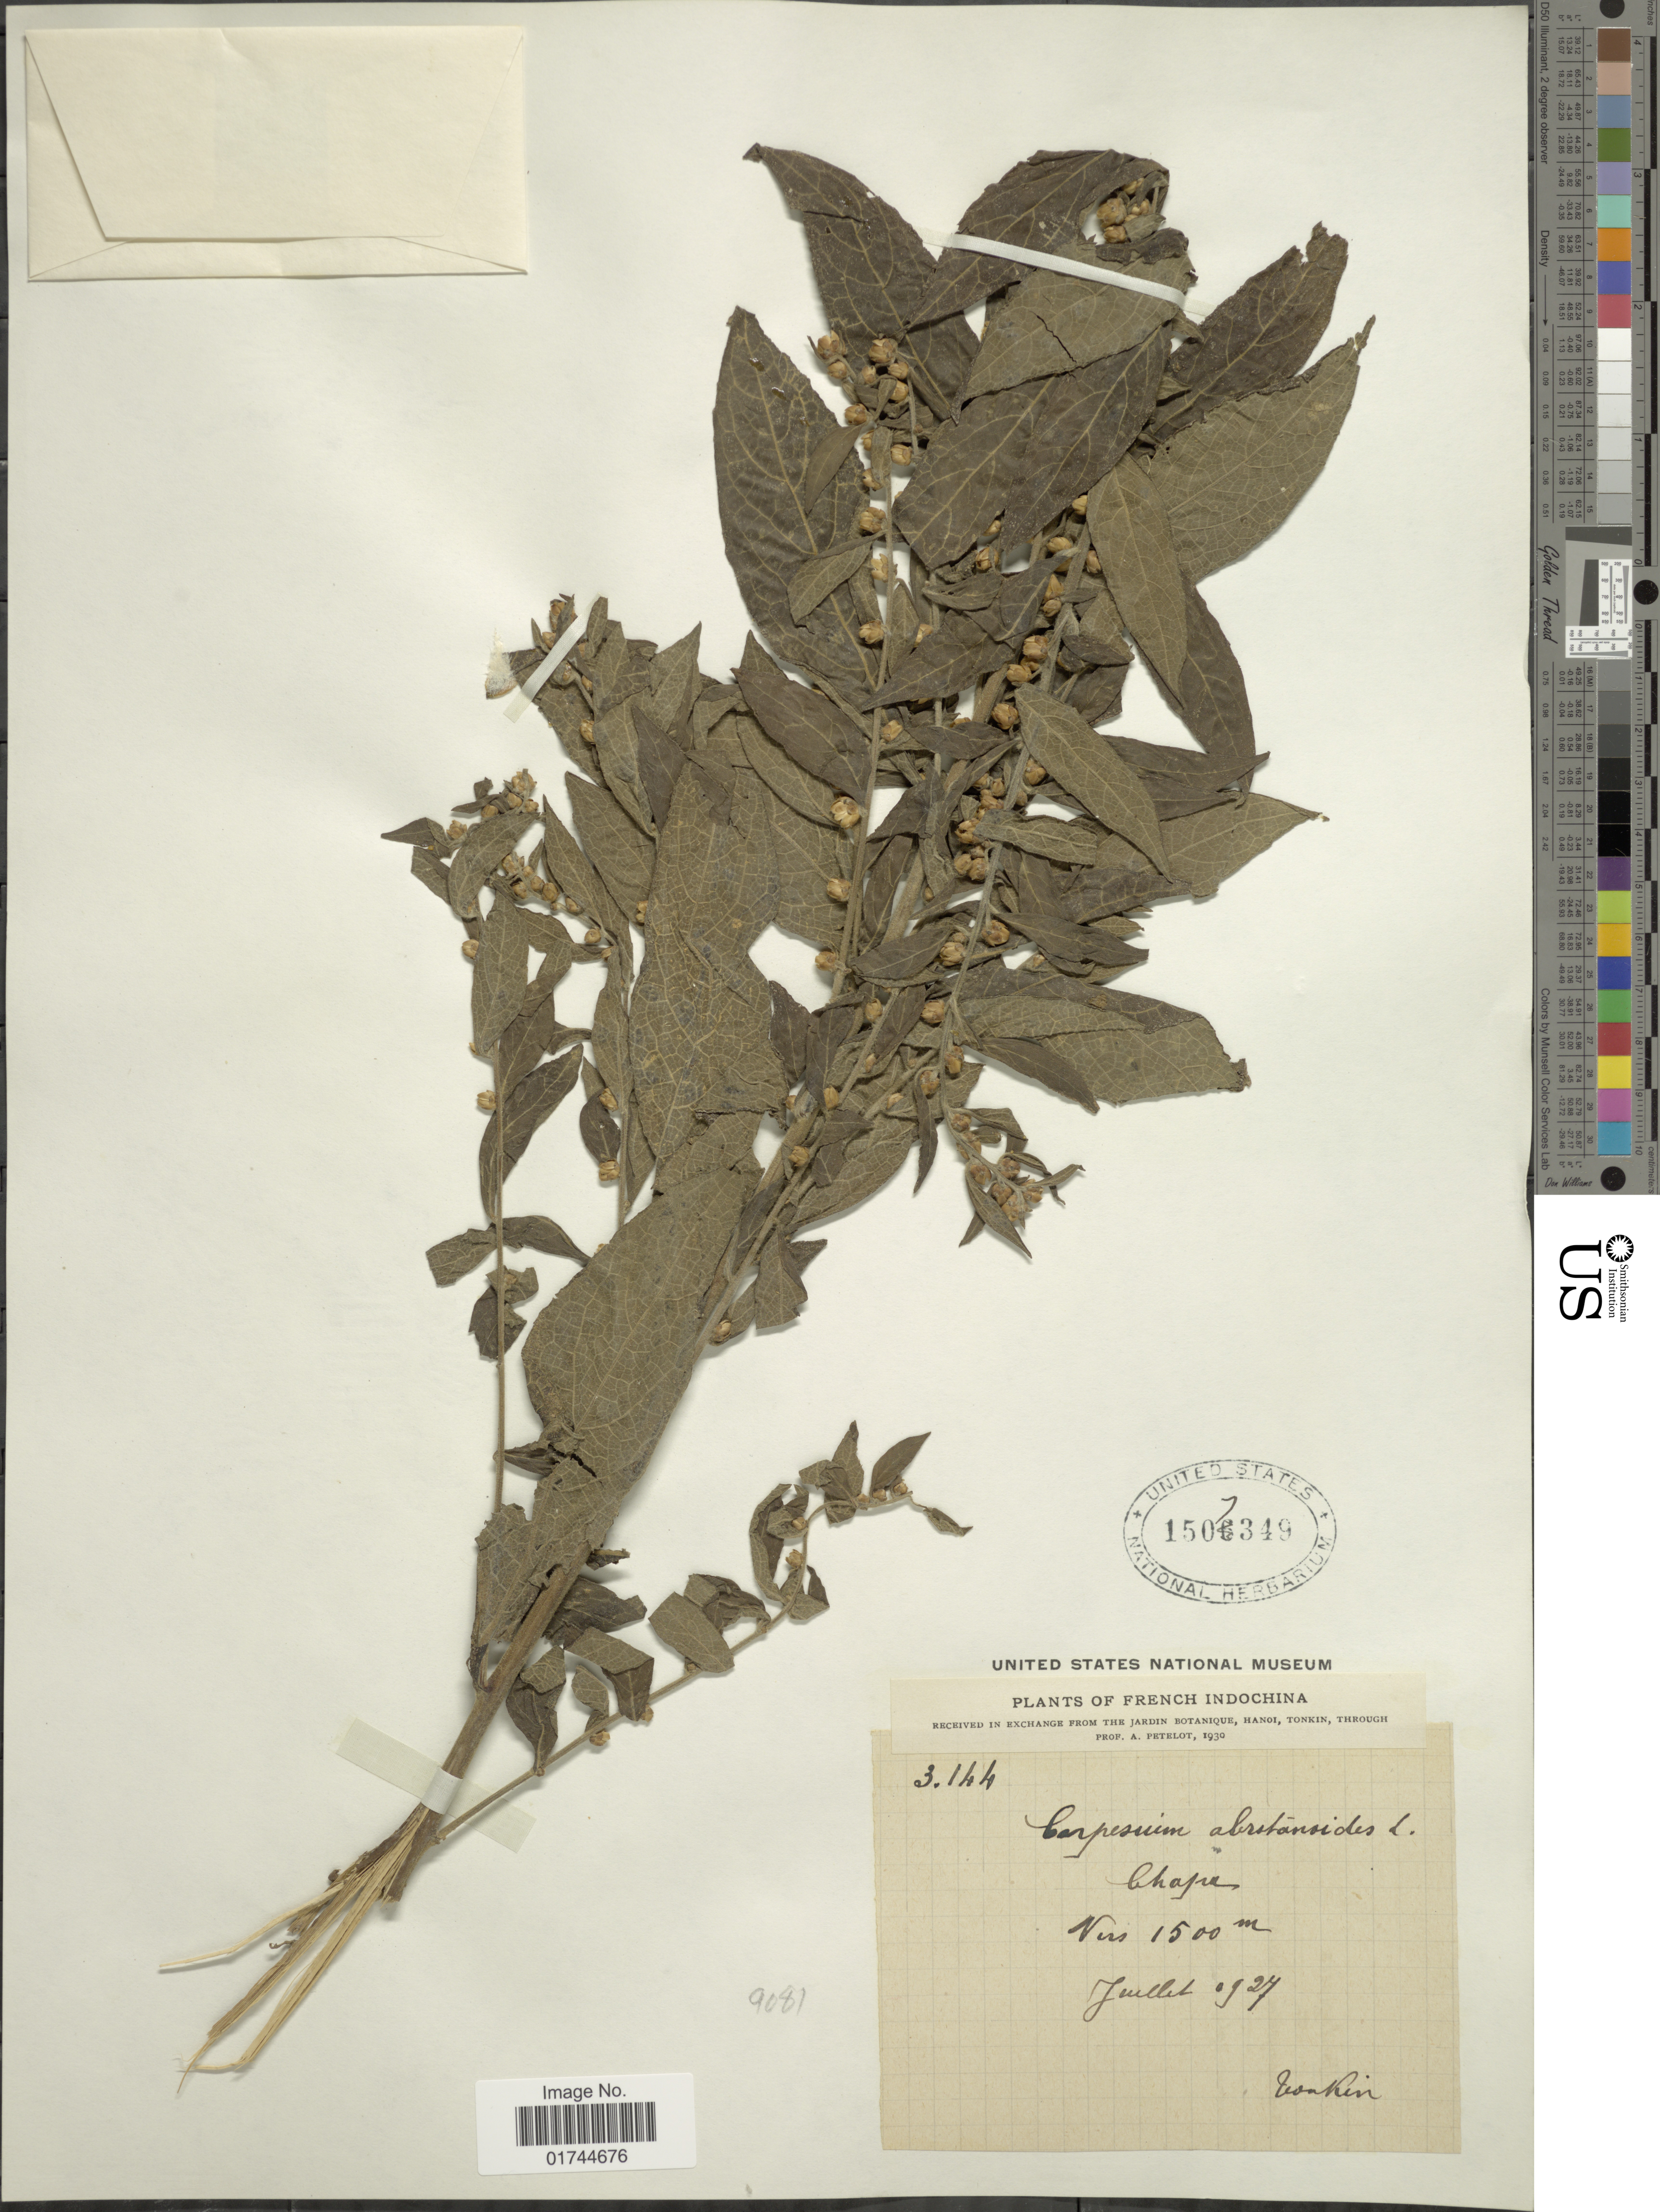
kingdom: Plantae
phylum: Tracheophyta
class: Magnoliopsida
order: Asterales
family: Asteraceae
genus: Carpesium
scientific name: Carpesium abrotanoides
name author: L.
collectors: A. Petelot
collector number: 3144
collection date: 1927-07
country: Vietnam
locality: Tonkin. Chapa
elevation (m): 1500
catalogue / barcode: US 1507349